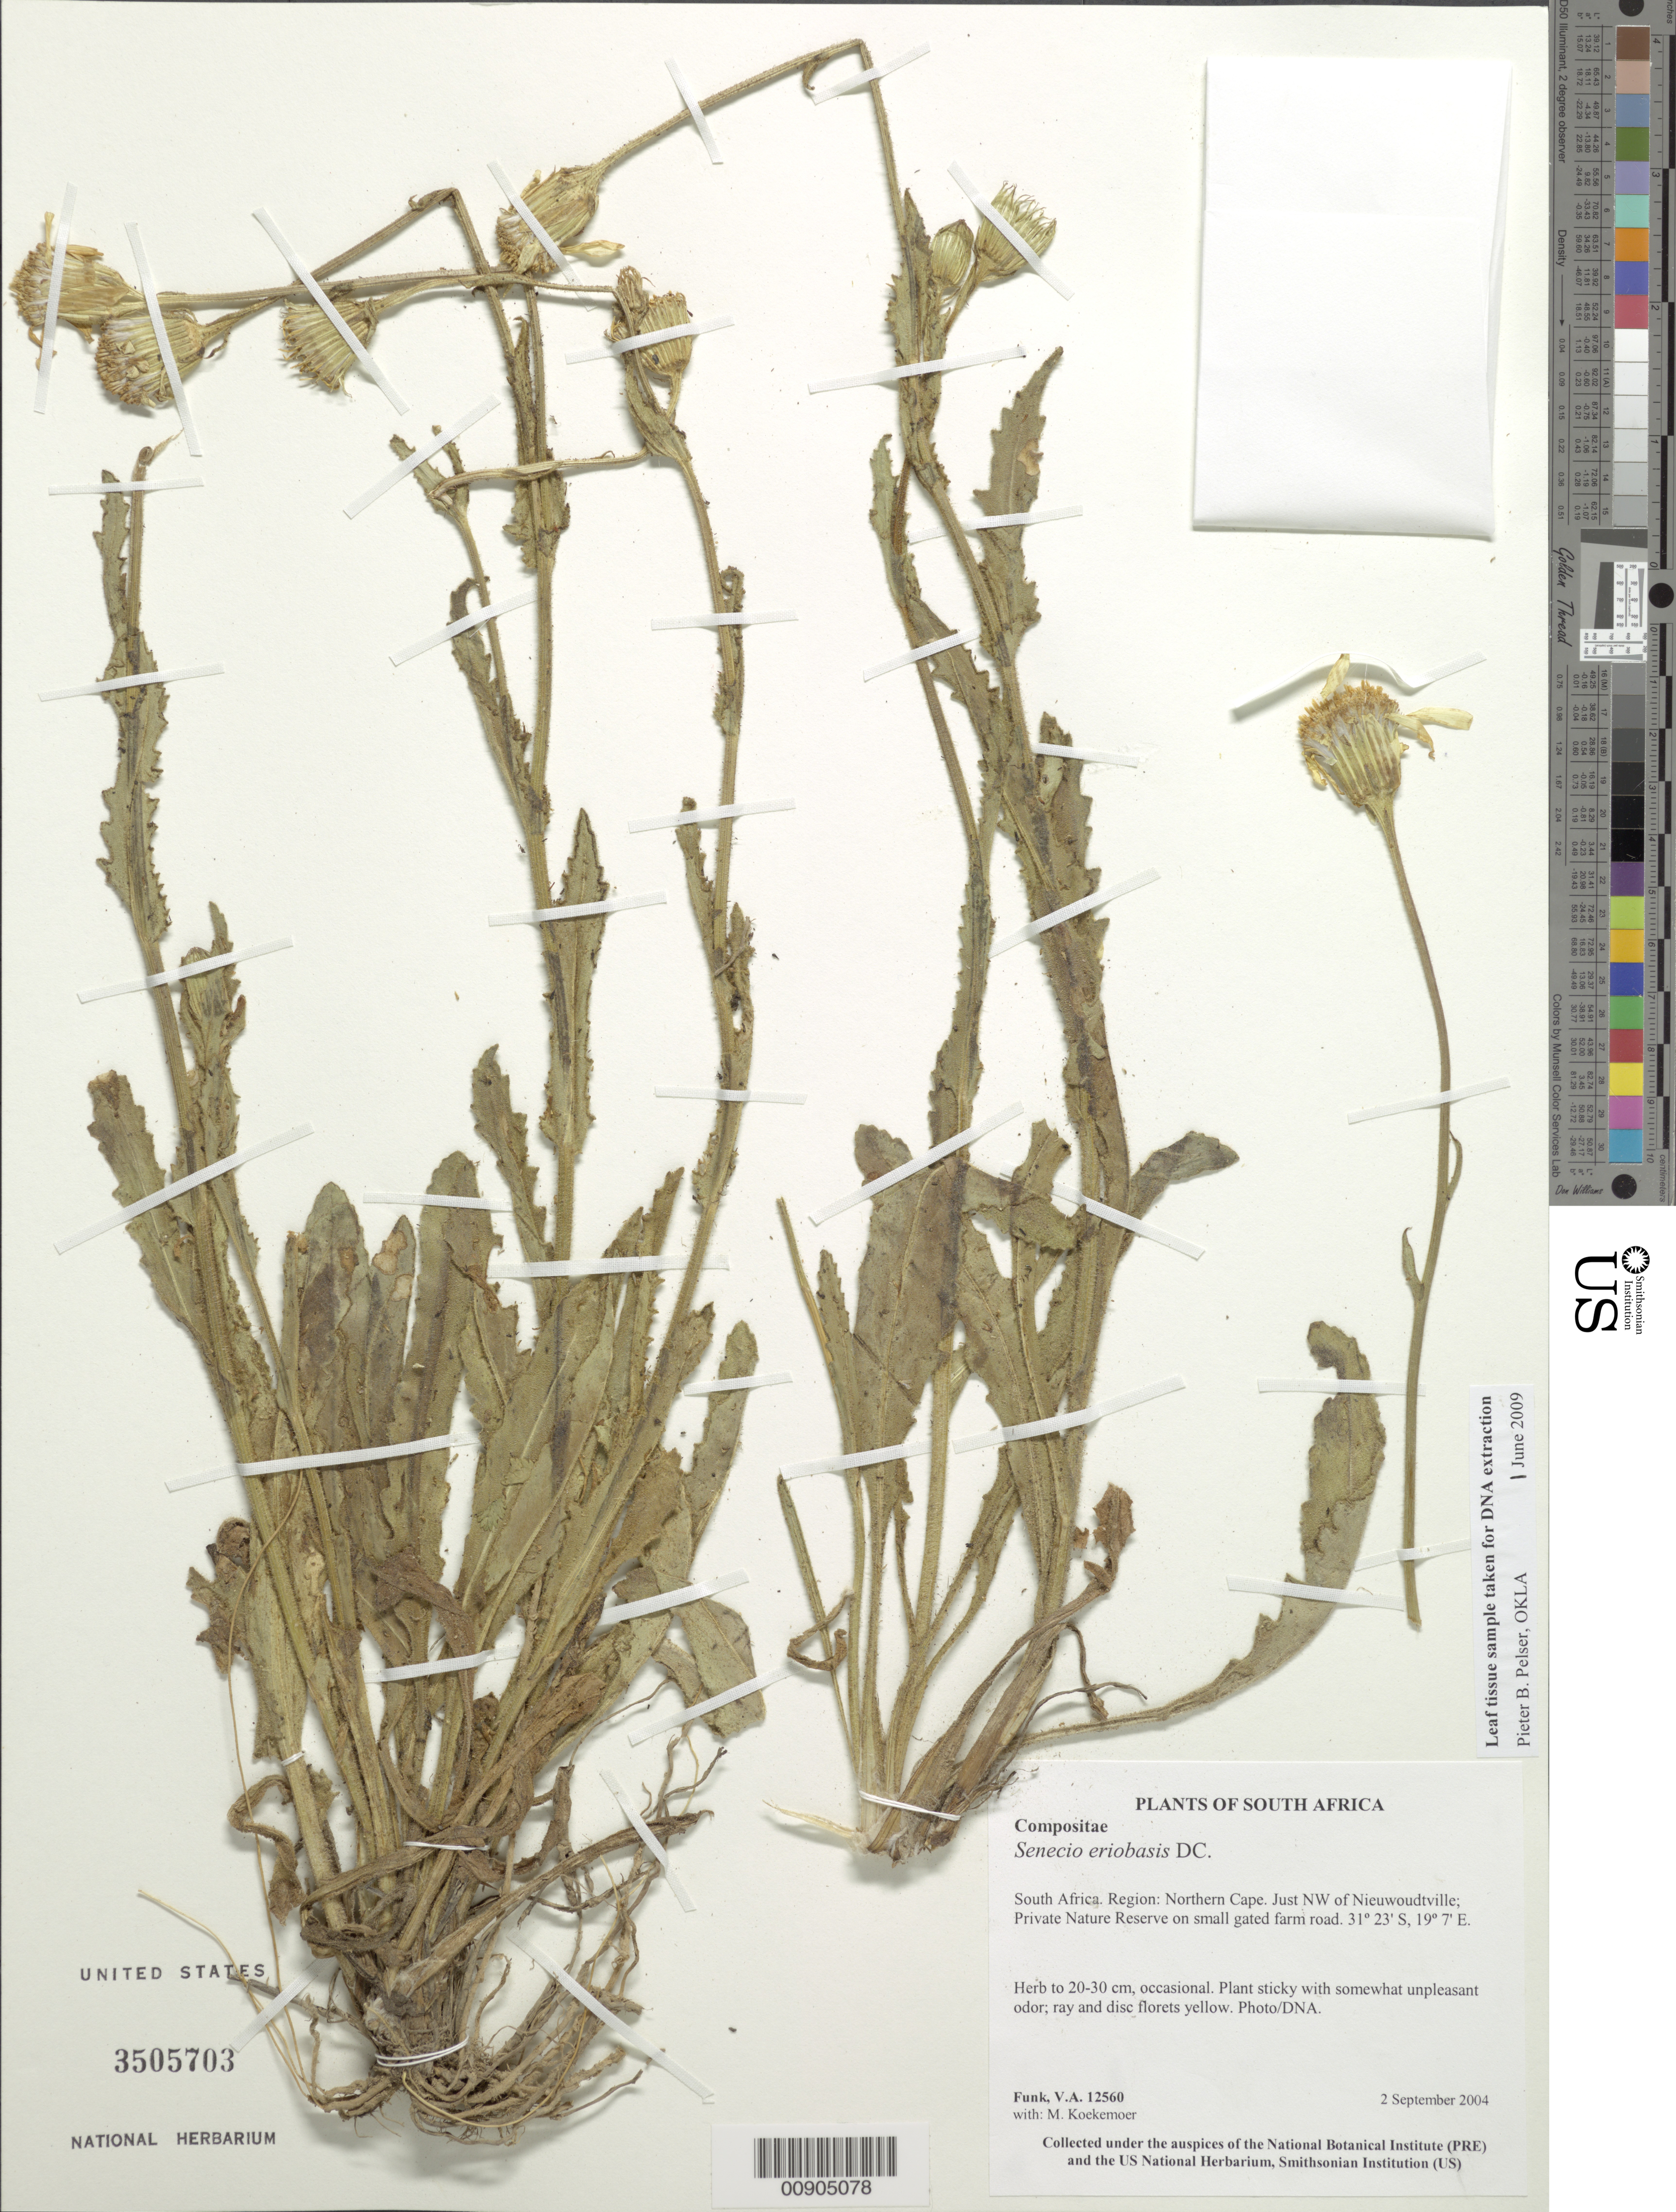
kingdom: Plantae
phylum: Tracheophyta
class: Magnoliopsida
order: Asterales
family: Asteraceae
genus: Senecio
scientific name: Senecio eriobasis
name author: DC.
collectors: V. Funk & M. Koekemoer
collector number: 12560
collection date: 2004-09-02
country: South Africa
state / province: Northern Cape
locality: just NW of Nieuwoudtville; Private Nature Reserve, on small gated farm road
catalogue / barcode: US 3505703